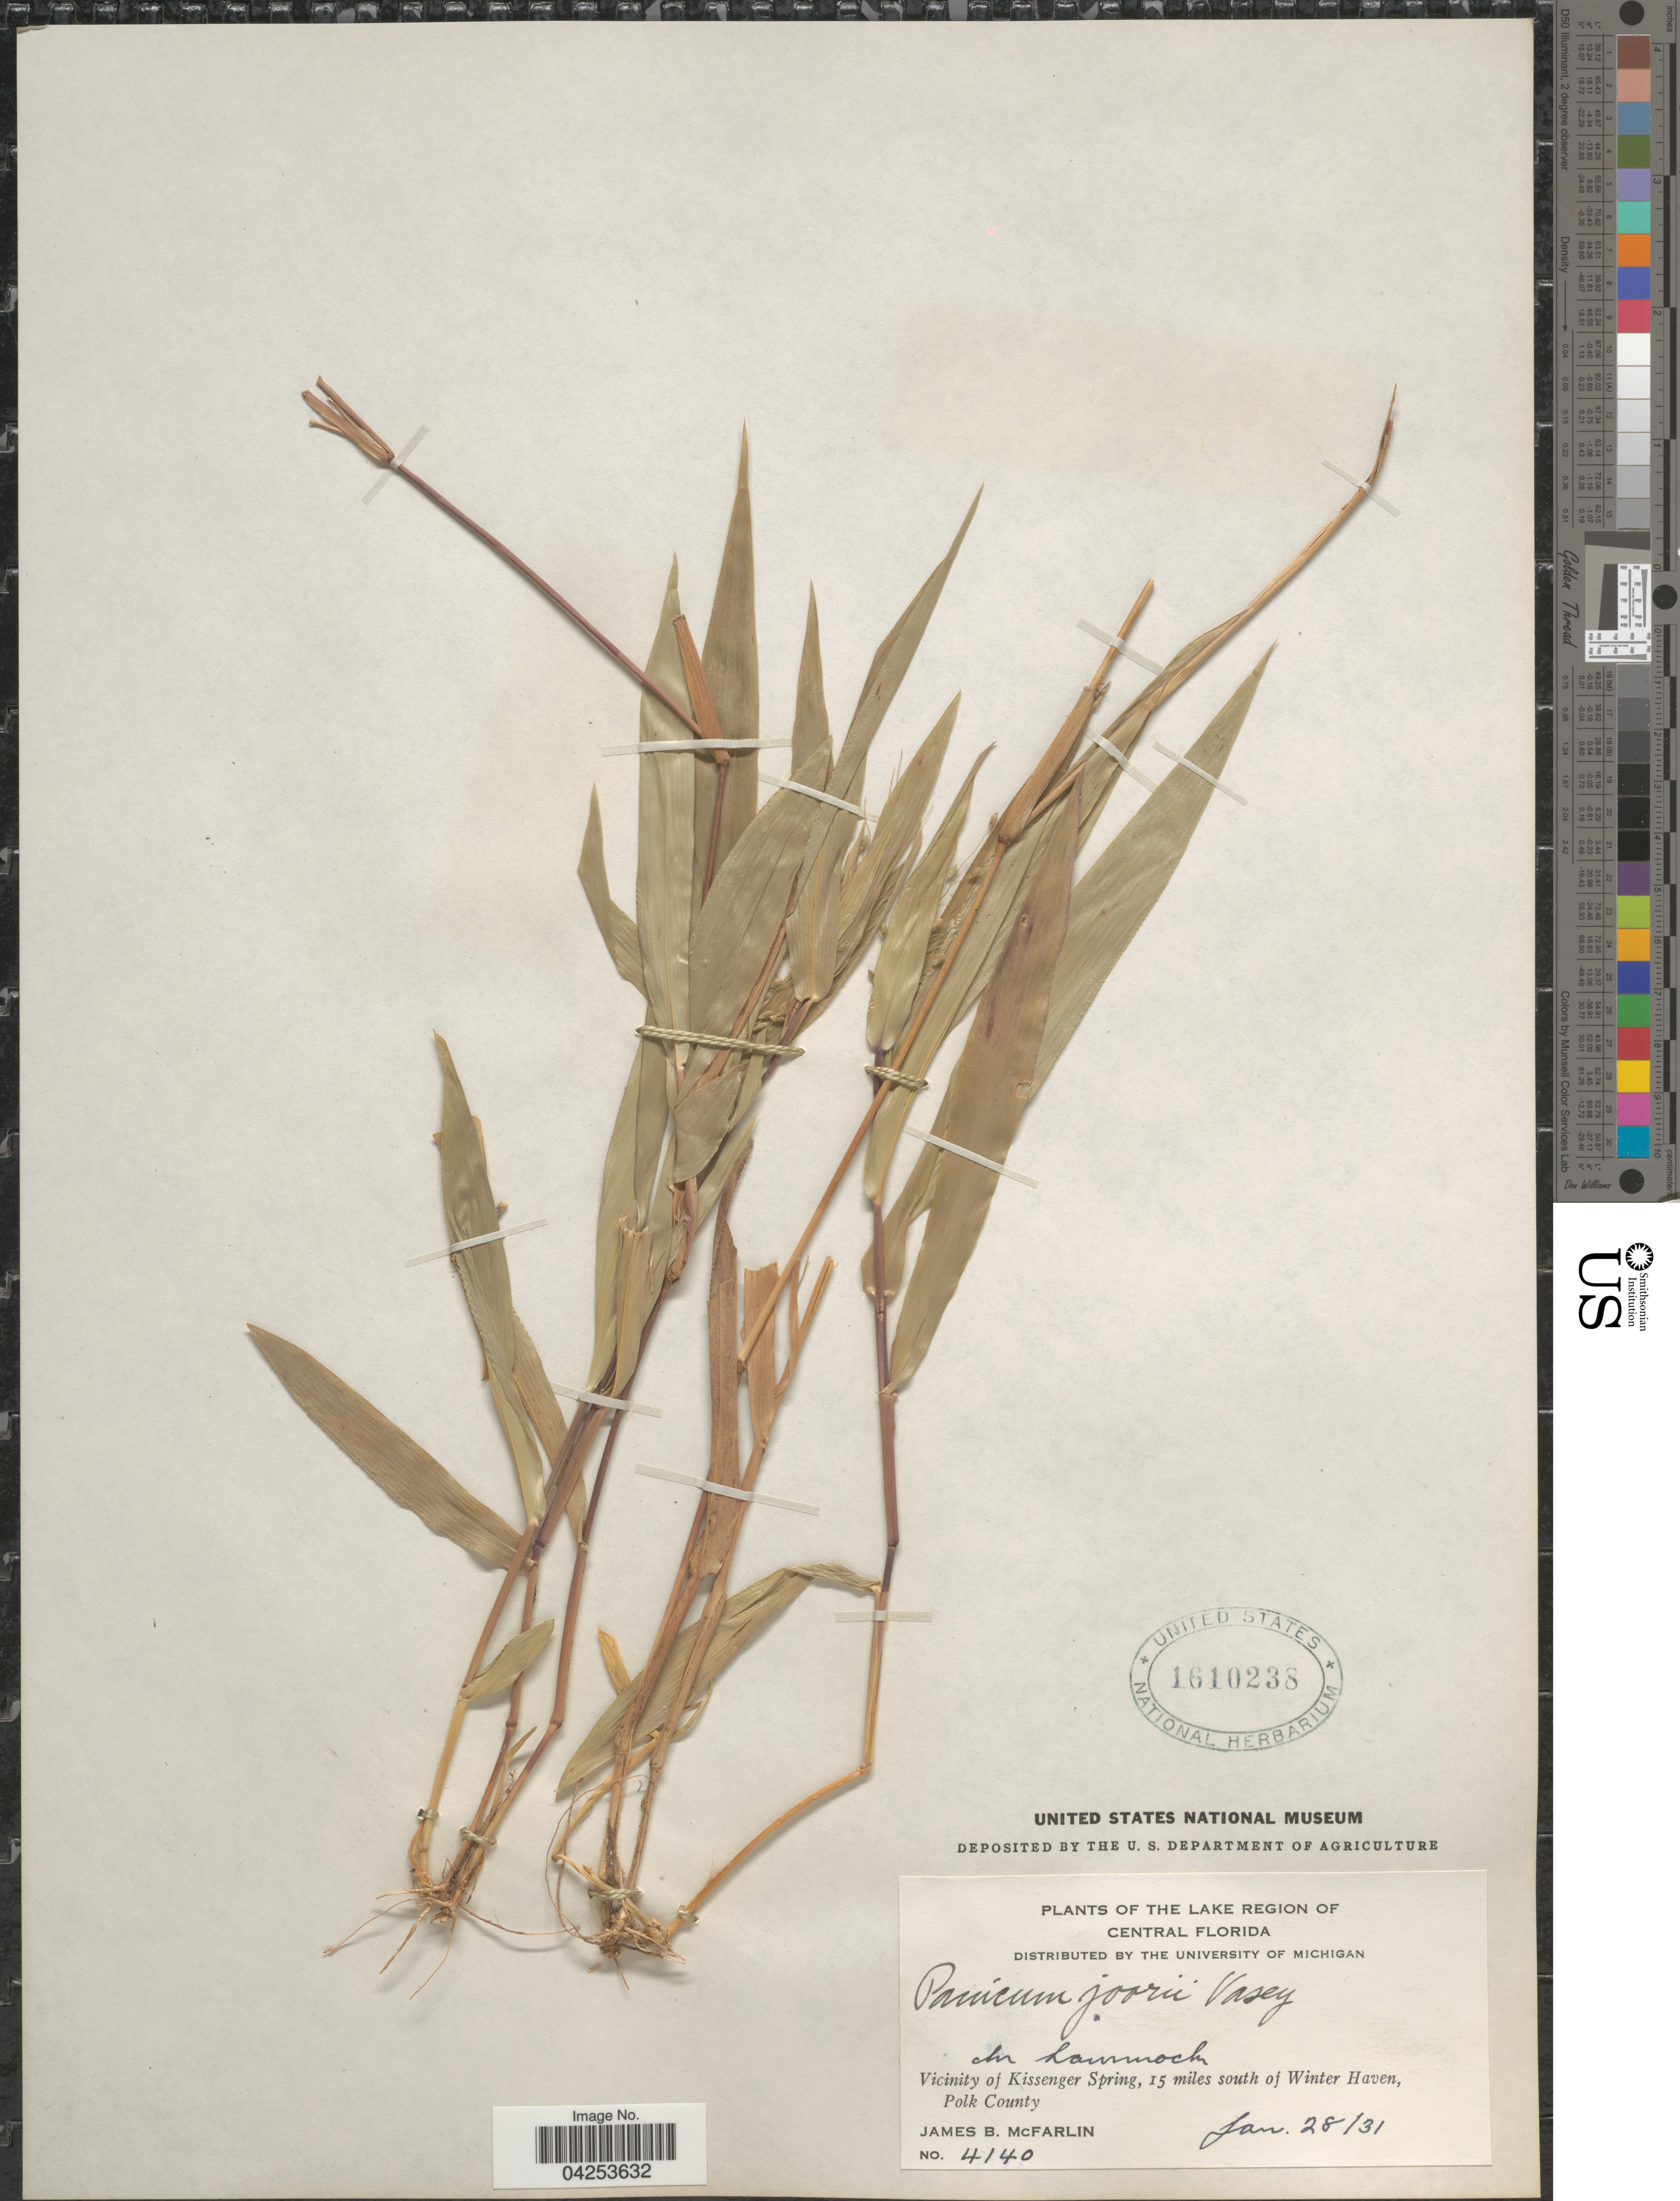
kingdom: Plantae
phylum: Tracheophyta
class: Liliopsida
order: Poales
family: Poaceae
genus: Dichanthelium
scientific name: Dichanthelium commutatum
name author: (Schult.) Gould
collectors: J. McFarlin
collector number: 4140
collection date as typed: Transcribed d/m/y: 28/1/31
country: United States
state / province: Florida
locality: Lake Region of Central Florida. In hammock. Vicinity of Kissenger Spring, 15 miles south of Winter Haven, Polk County.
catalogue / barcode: US 1610238